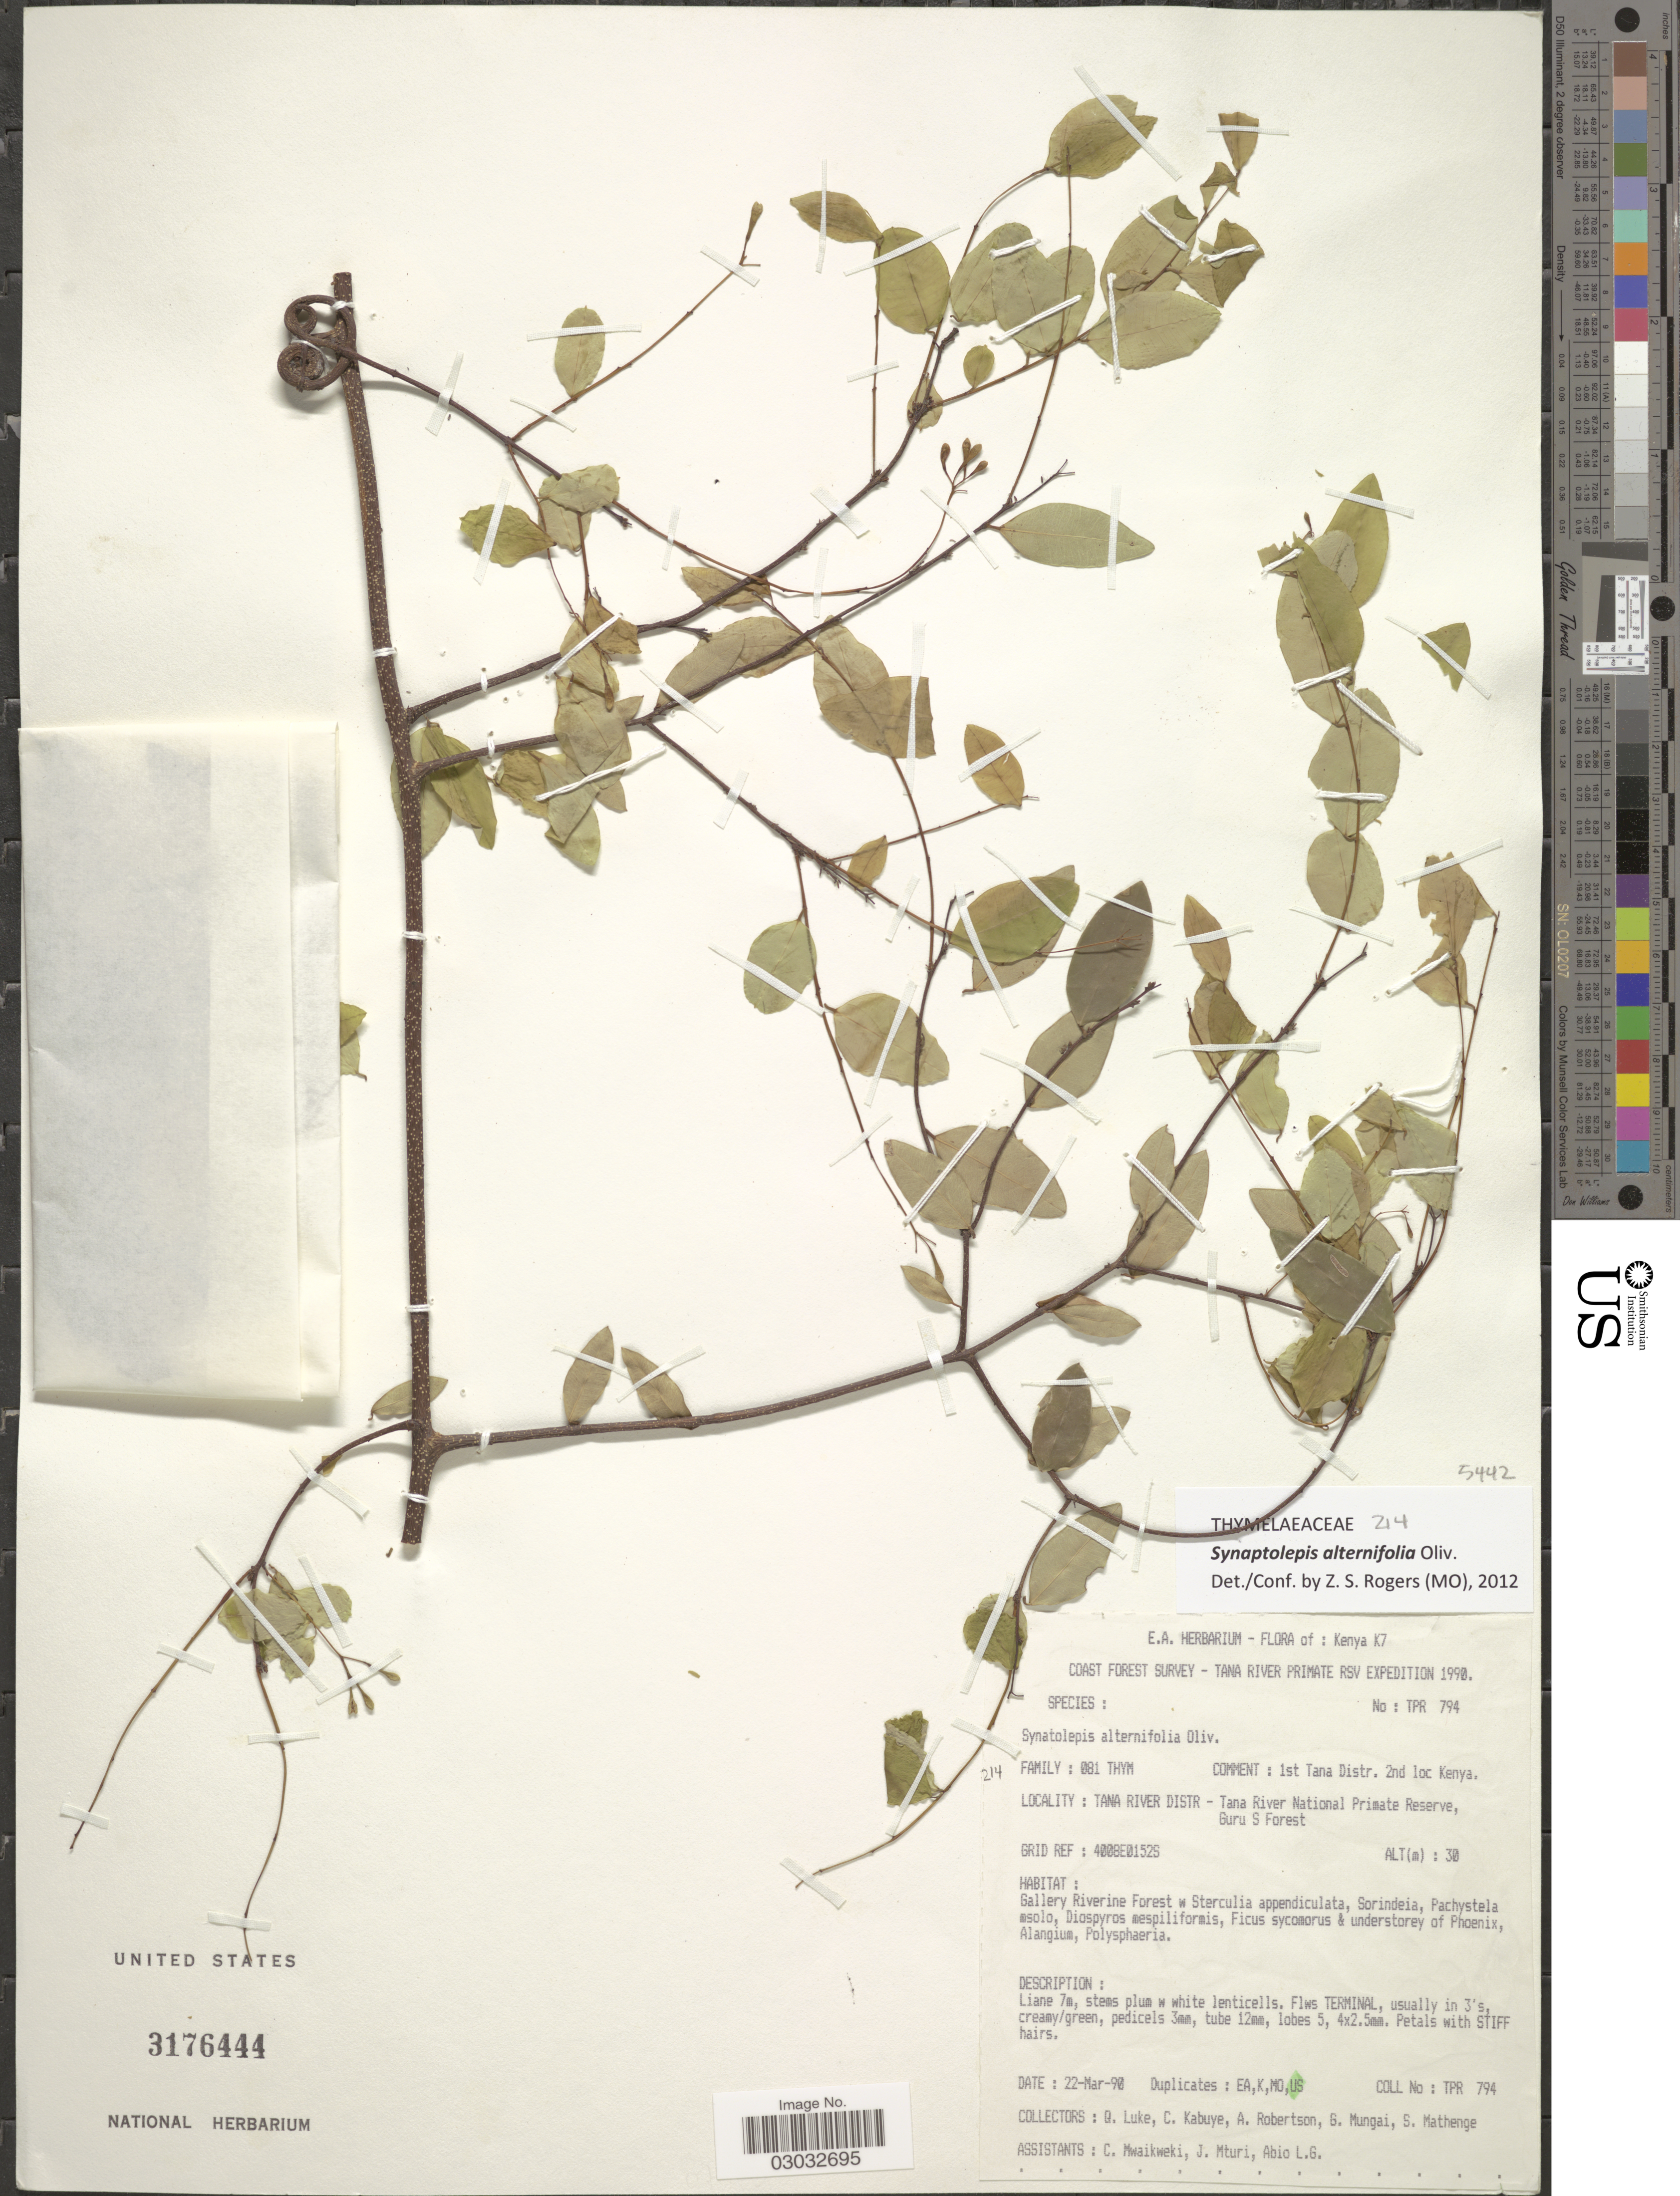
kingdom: Plantae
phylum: Tracheophyta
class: Magnoliopsida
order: Malvales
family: Thymelaeaceae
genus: Synaptolepis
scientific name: Synaptolepis alternifolia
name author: Oliv.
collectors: Q. Luke, C. Kabuye, A. Robertson, G. Mungai & et al.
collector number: TPR 794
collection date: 1990-03-22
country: Kenya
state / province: Tana River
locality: K7. Tana River. Tana River Distr - Tana River National Primate Reserve, Guru S Forest.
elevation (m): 30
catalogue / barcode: US 3176444